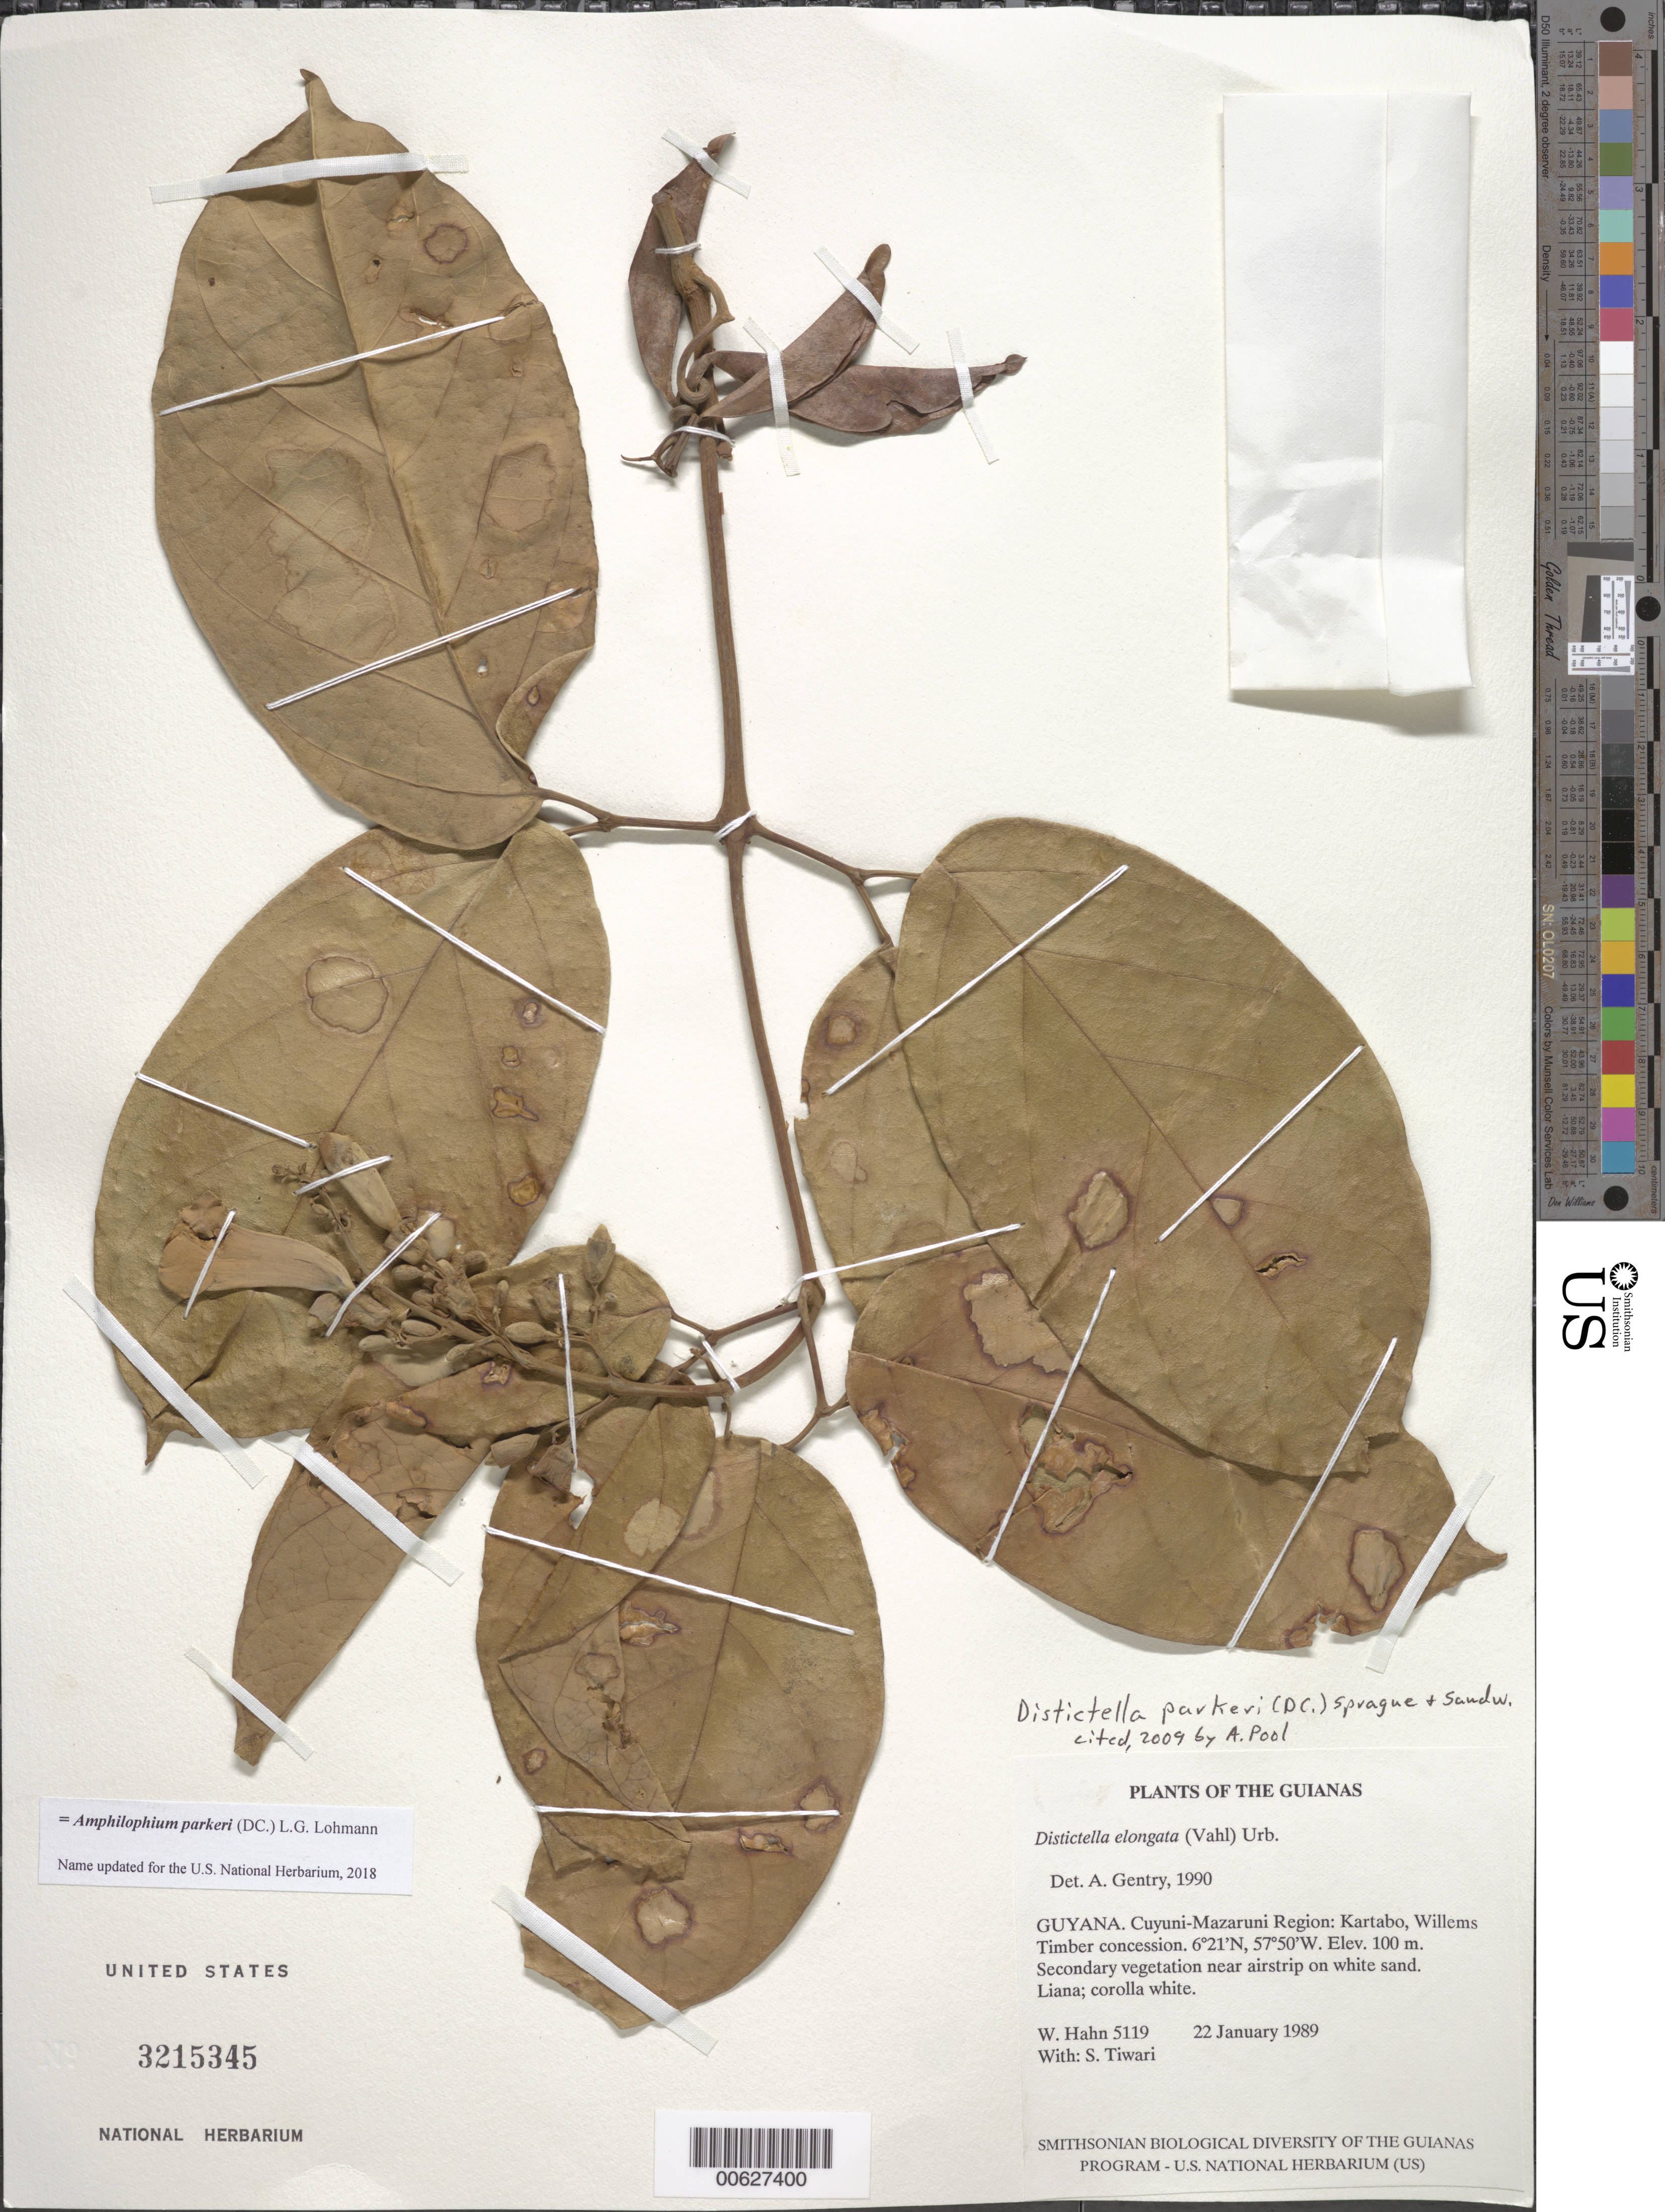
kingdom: Plantae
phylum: Tracheophyta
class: Magnoliopsida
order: Lamiales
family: Bignoniaceae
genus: Amphilophium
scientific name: Amphilophium parkeri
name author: (DC.) L.G. Lohmann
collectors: W. Hahn & S. Tiwari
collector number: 5119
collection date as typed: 22 January 1989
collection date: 1989-01-22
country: Guyana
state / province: Cuyuni-Mazaruni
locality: Kartabo, Willems Timber concession. Near airstrip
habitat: Secondary vegetation on white sand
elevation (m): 100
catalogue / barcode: US 3215345